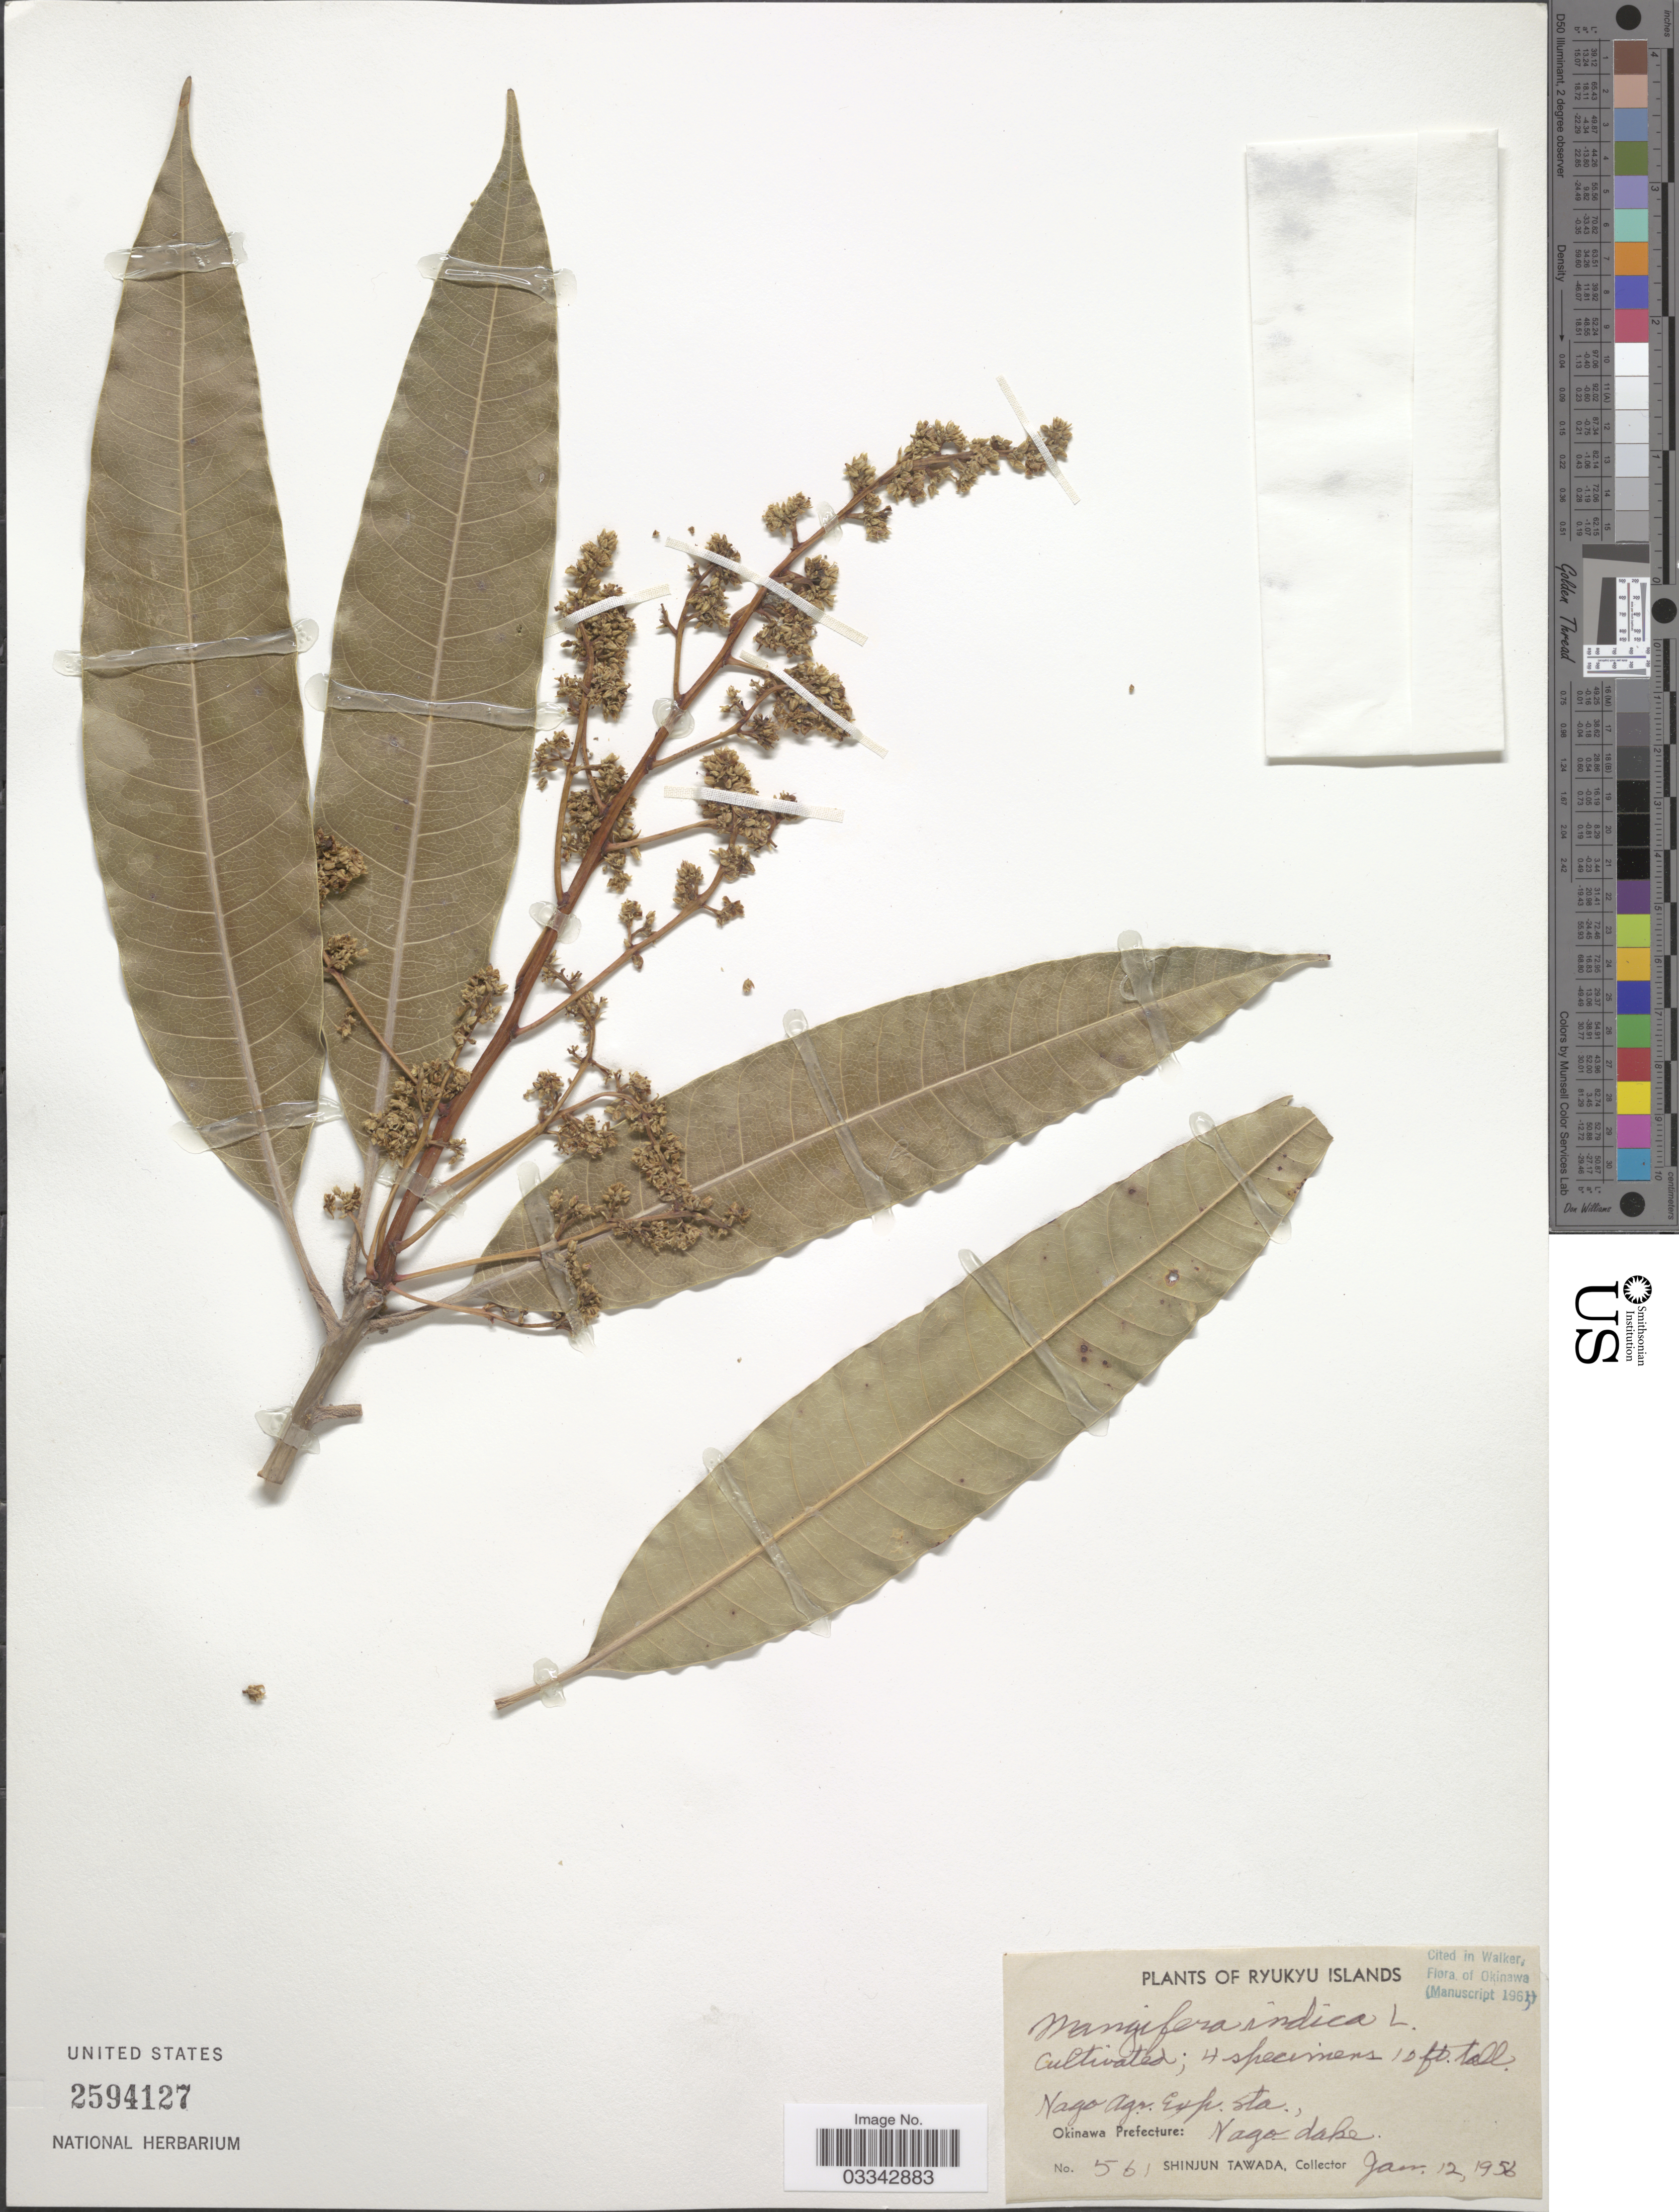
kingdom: Plantae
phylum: Tracheophyta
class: Magnoliopsida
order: Sapindales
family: Anacardiaceae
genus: Mangifera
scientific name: Mangifera indica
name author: L.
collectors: S. Tawada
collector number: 561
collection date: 1956-01-12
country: Japan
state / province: Okinawa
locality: The Ryukyu Islands. Naga Agr. Exp. Sta. Okinawa Prefecture: Nago dake.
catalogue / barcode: US 2594127